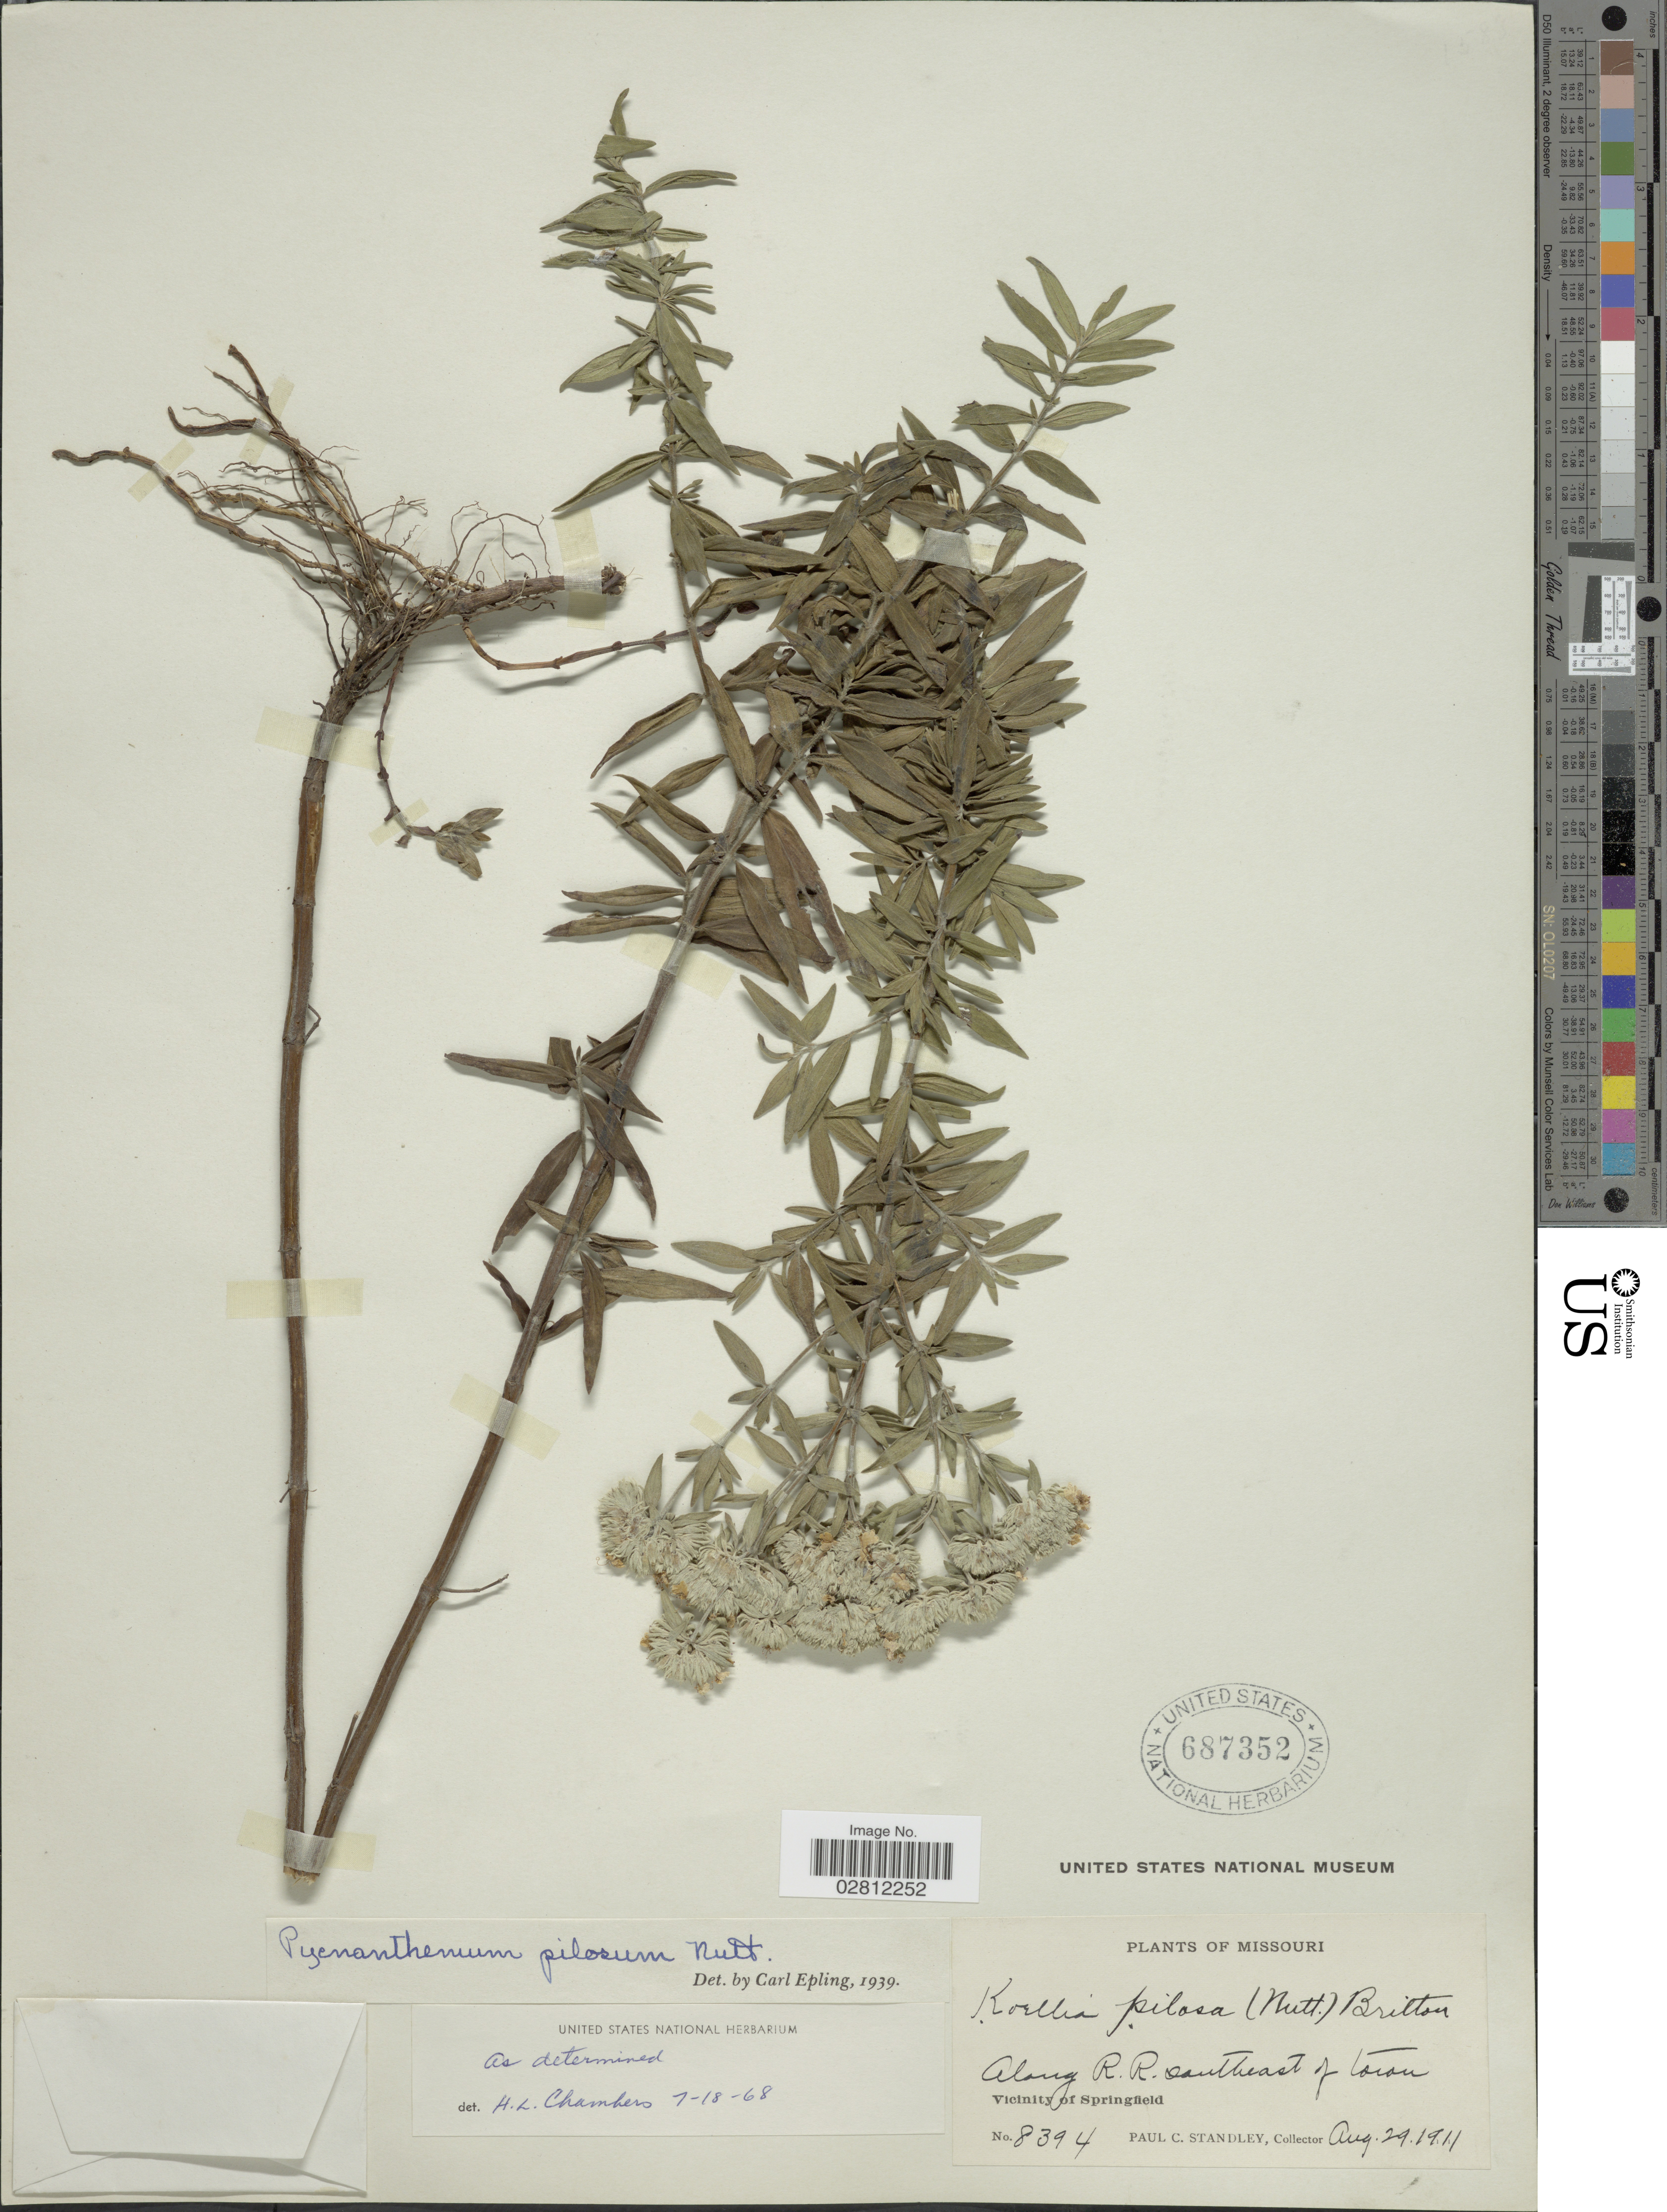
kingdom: Plantae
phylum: Tracheophyta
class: Magnoliopsida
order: Lamiales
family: Lamiaceae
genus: Pycnanthemum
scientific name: Pycnanthemum pilosum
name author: Nutt.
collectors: P. C. Standley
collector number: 8394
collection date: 1911-08-29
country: United States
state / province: Missouri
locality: Along R.R. southeast of town, Vicinity of Springfield.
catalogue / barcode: US 687352